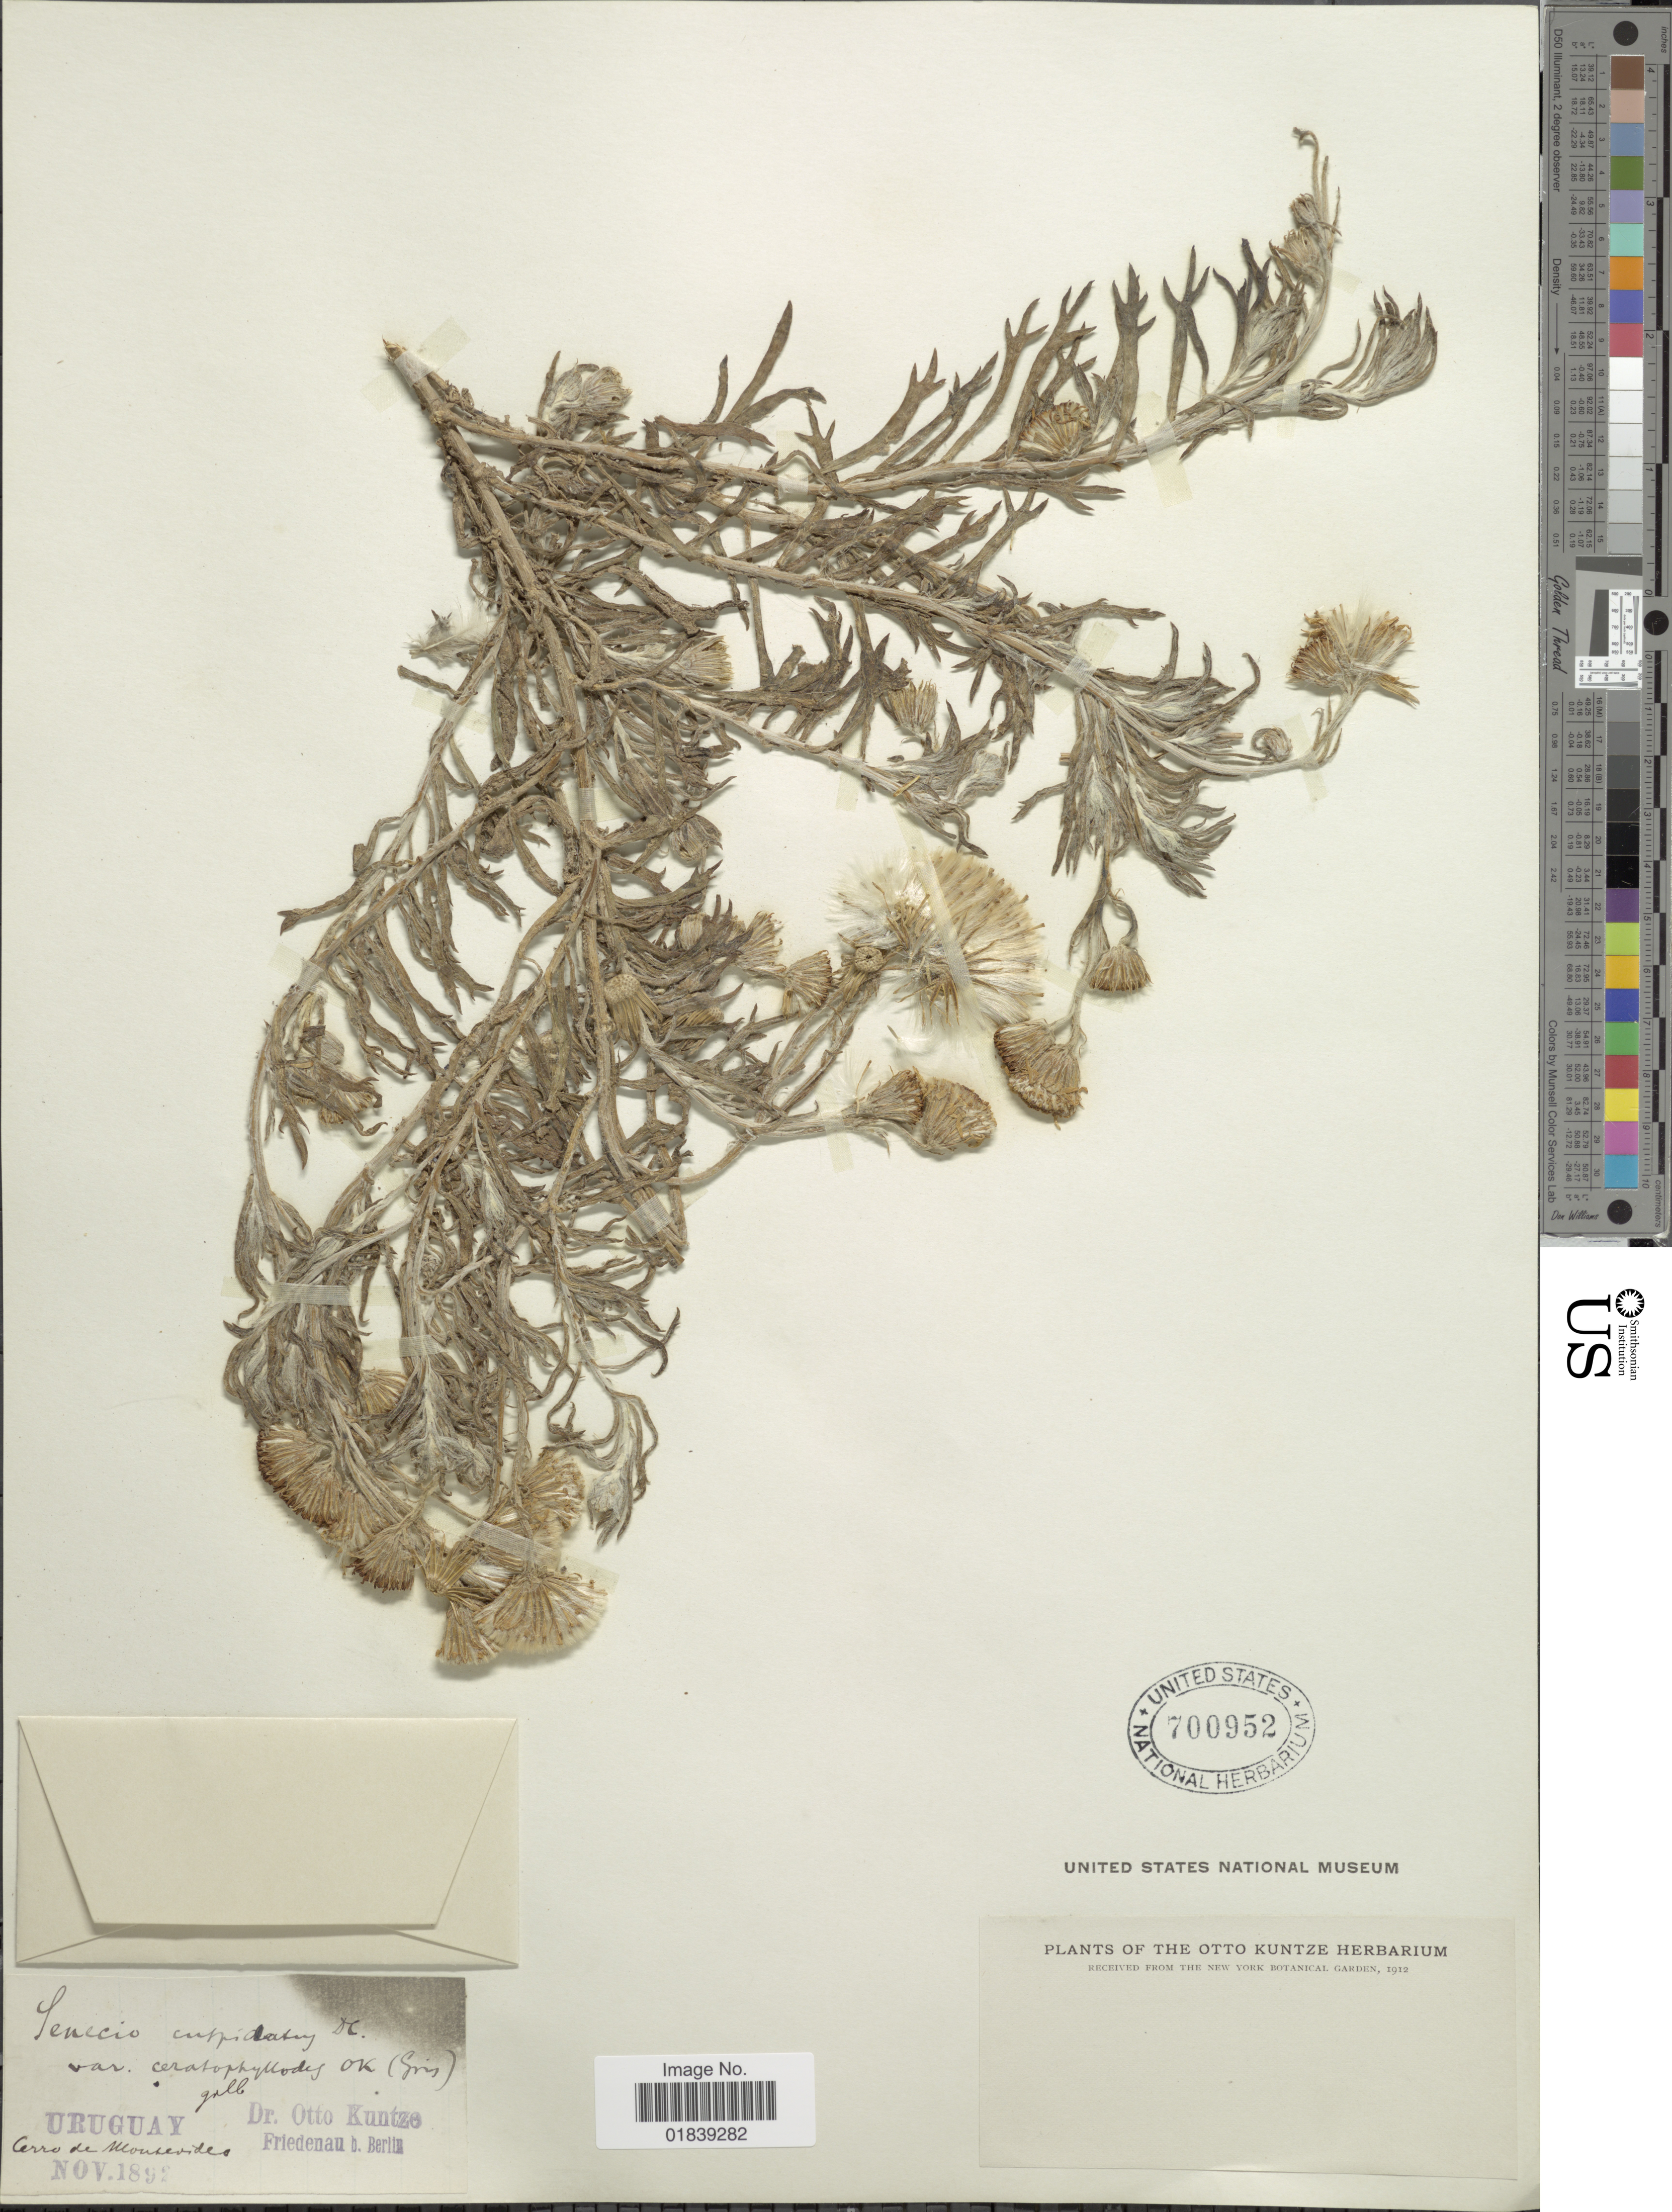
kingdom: Plantae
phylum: Tracheophyta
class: Magnoliopsida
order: Asterales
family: Asteraceae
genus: Senecio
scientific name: Senecio montevidensis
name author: (Spreng.) Baker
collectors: C.E.O. Kuntze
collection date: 1892-11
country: Uruguay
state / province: Montevideo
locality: Cerro de Montevideo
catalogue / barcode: US 700952